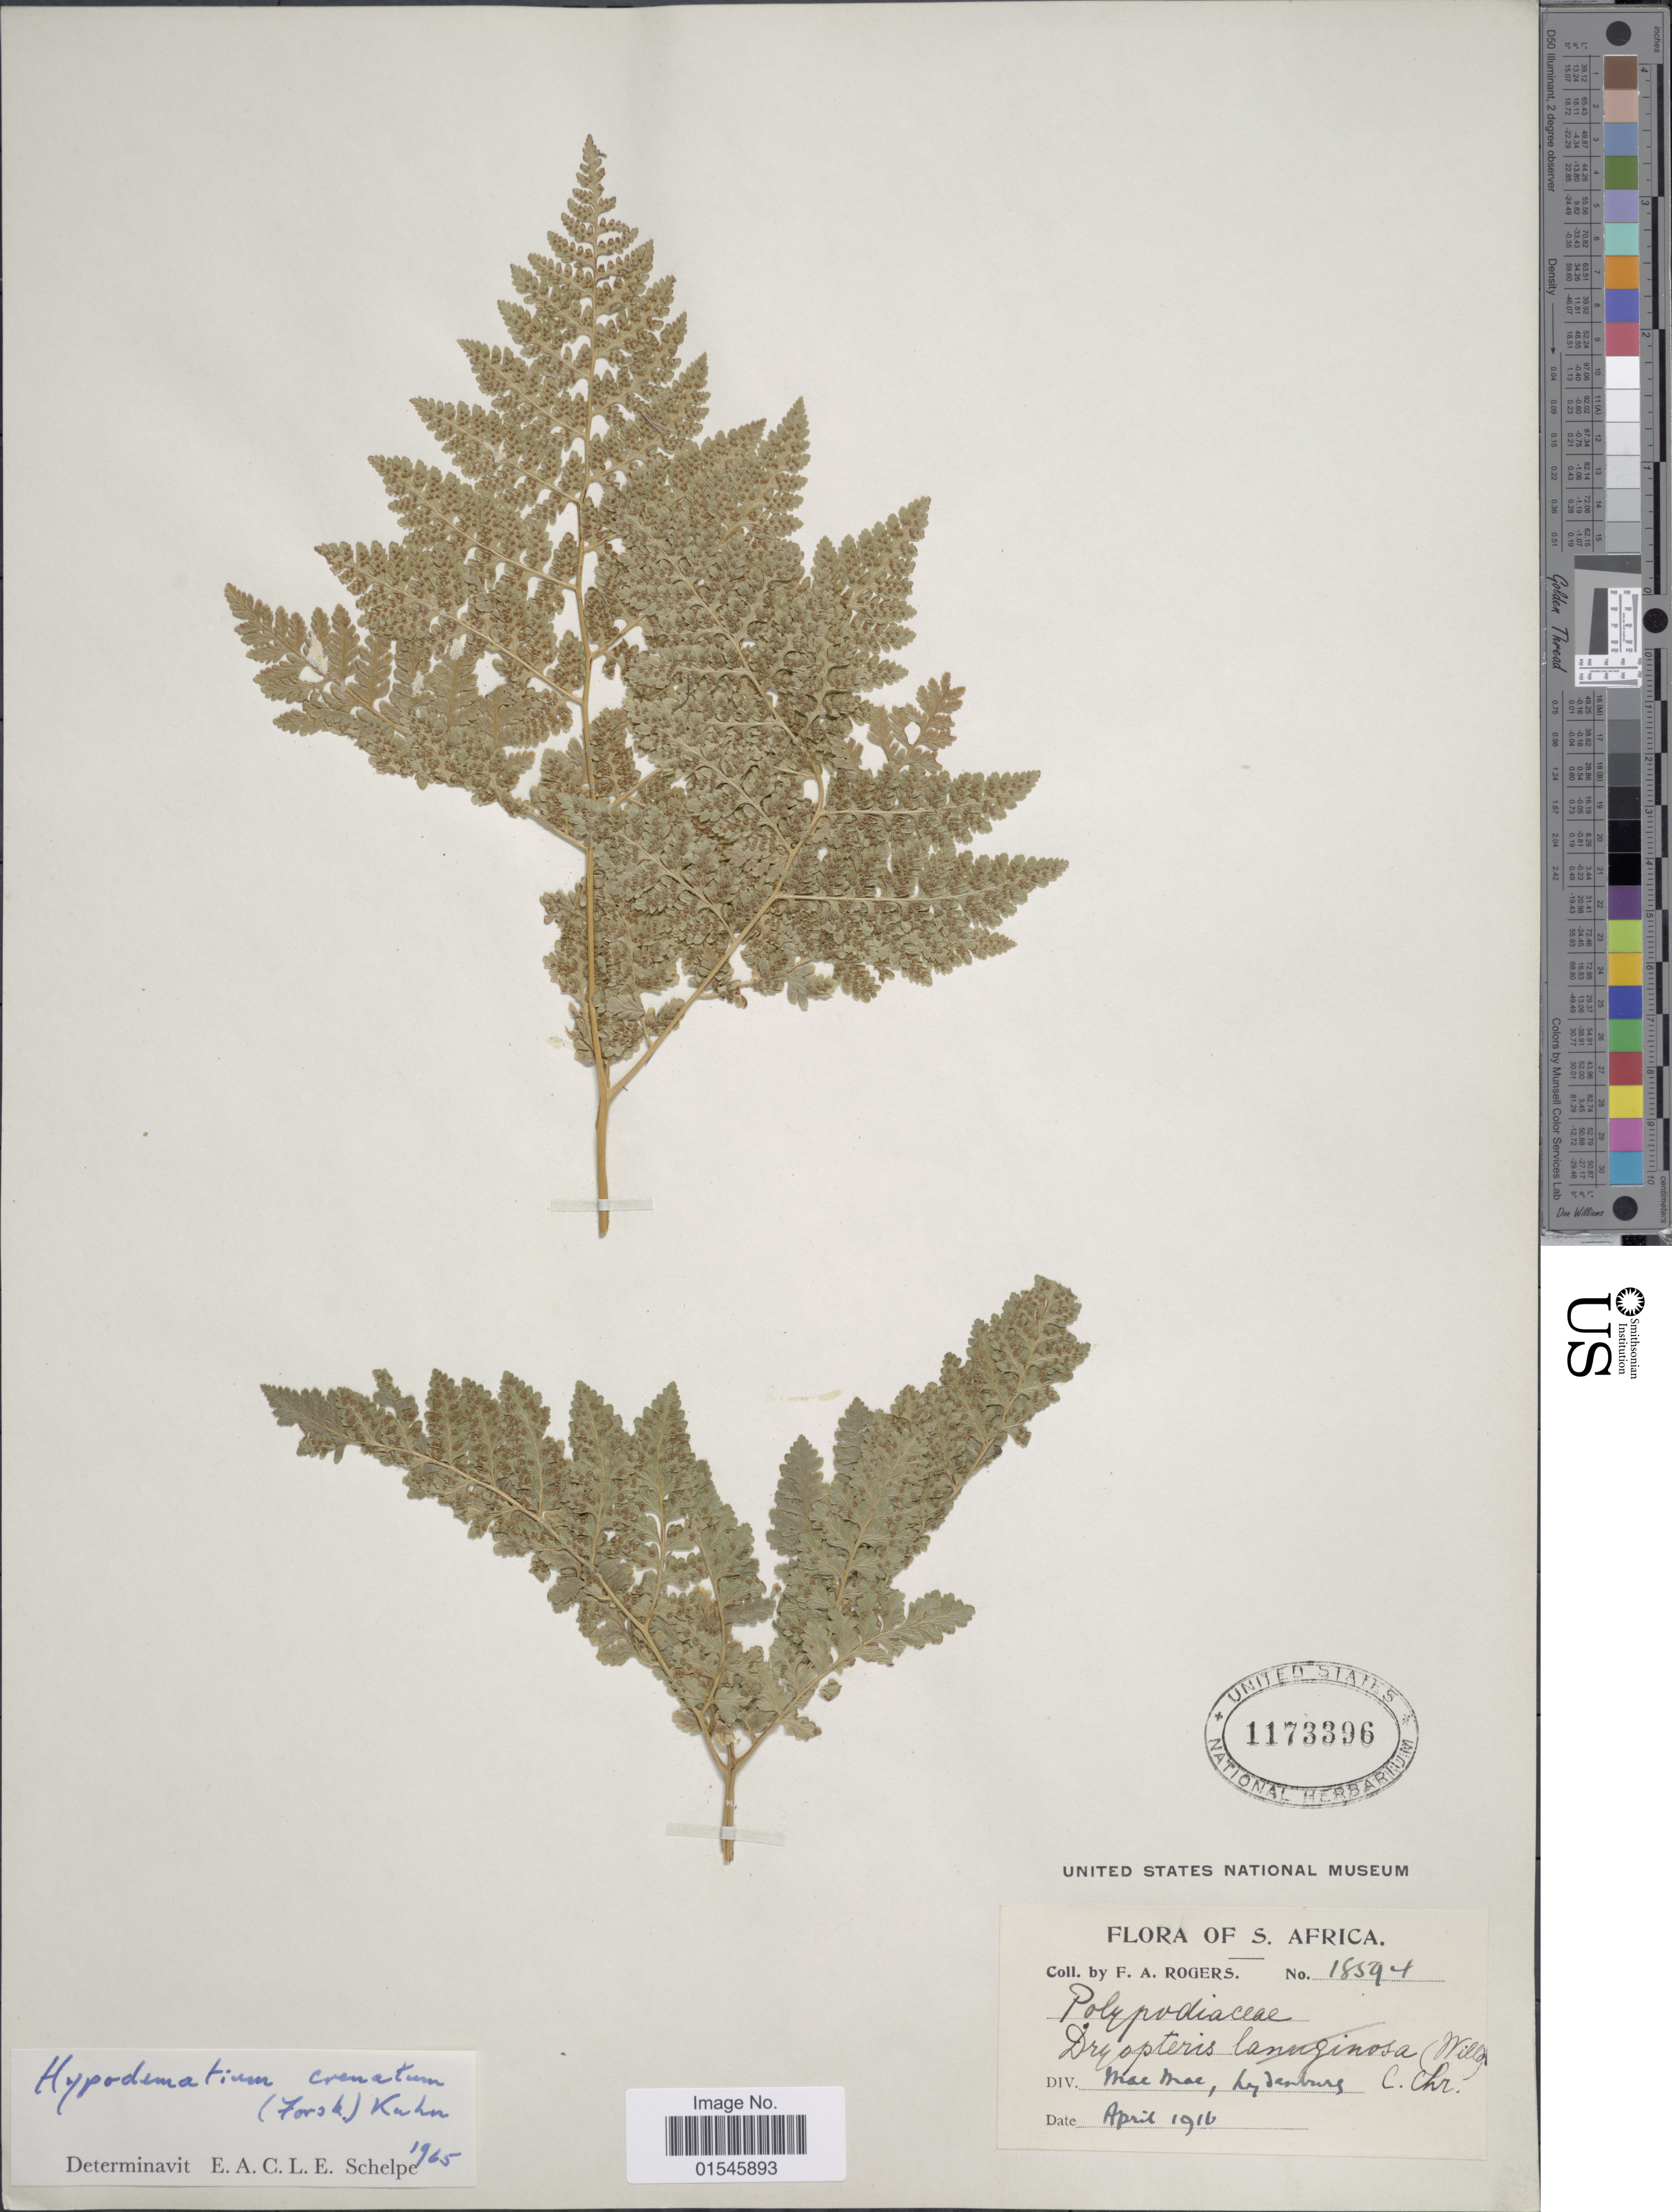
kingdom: Plantae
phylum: Tracheophyta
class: Polypodiopsida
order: Polypodiales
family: Hypodematiaceae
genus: Hypodematium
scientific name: Hypodematium crenatum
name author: (Forssk.) Kuhn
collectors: F. A. Rogers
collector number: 18594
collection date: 1916-04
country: South Africa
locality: Mac Mac, Lydenburg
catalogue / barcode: US 1173396